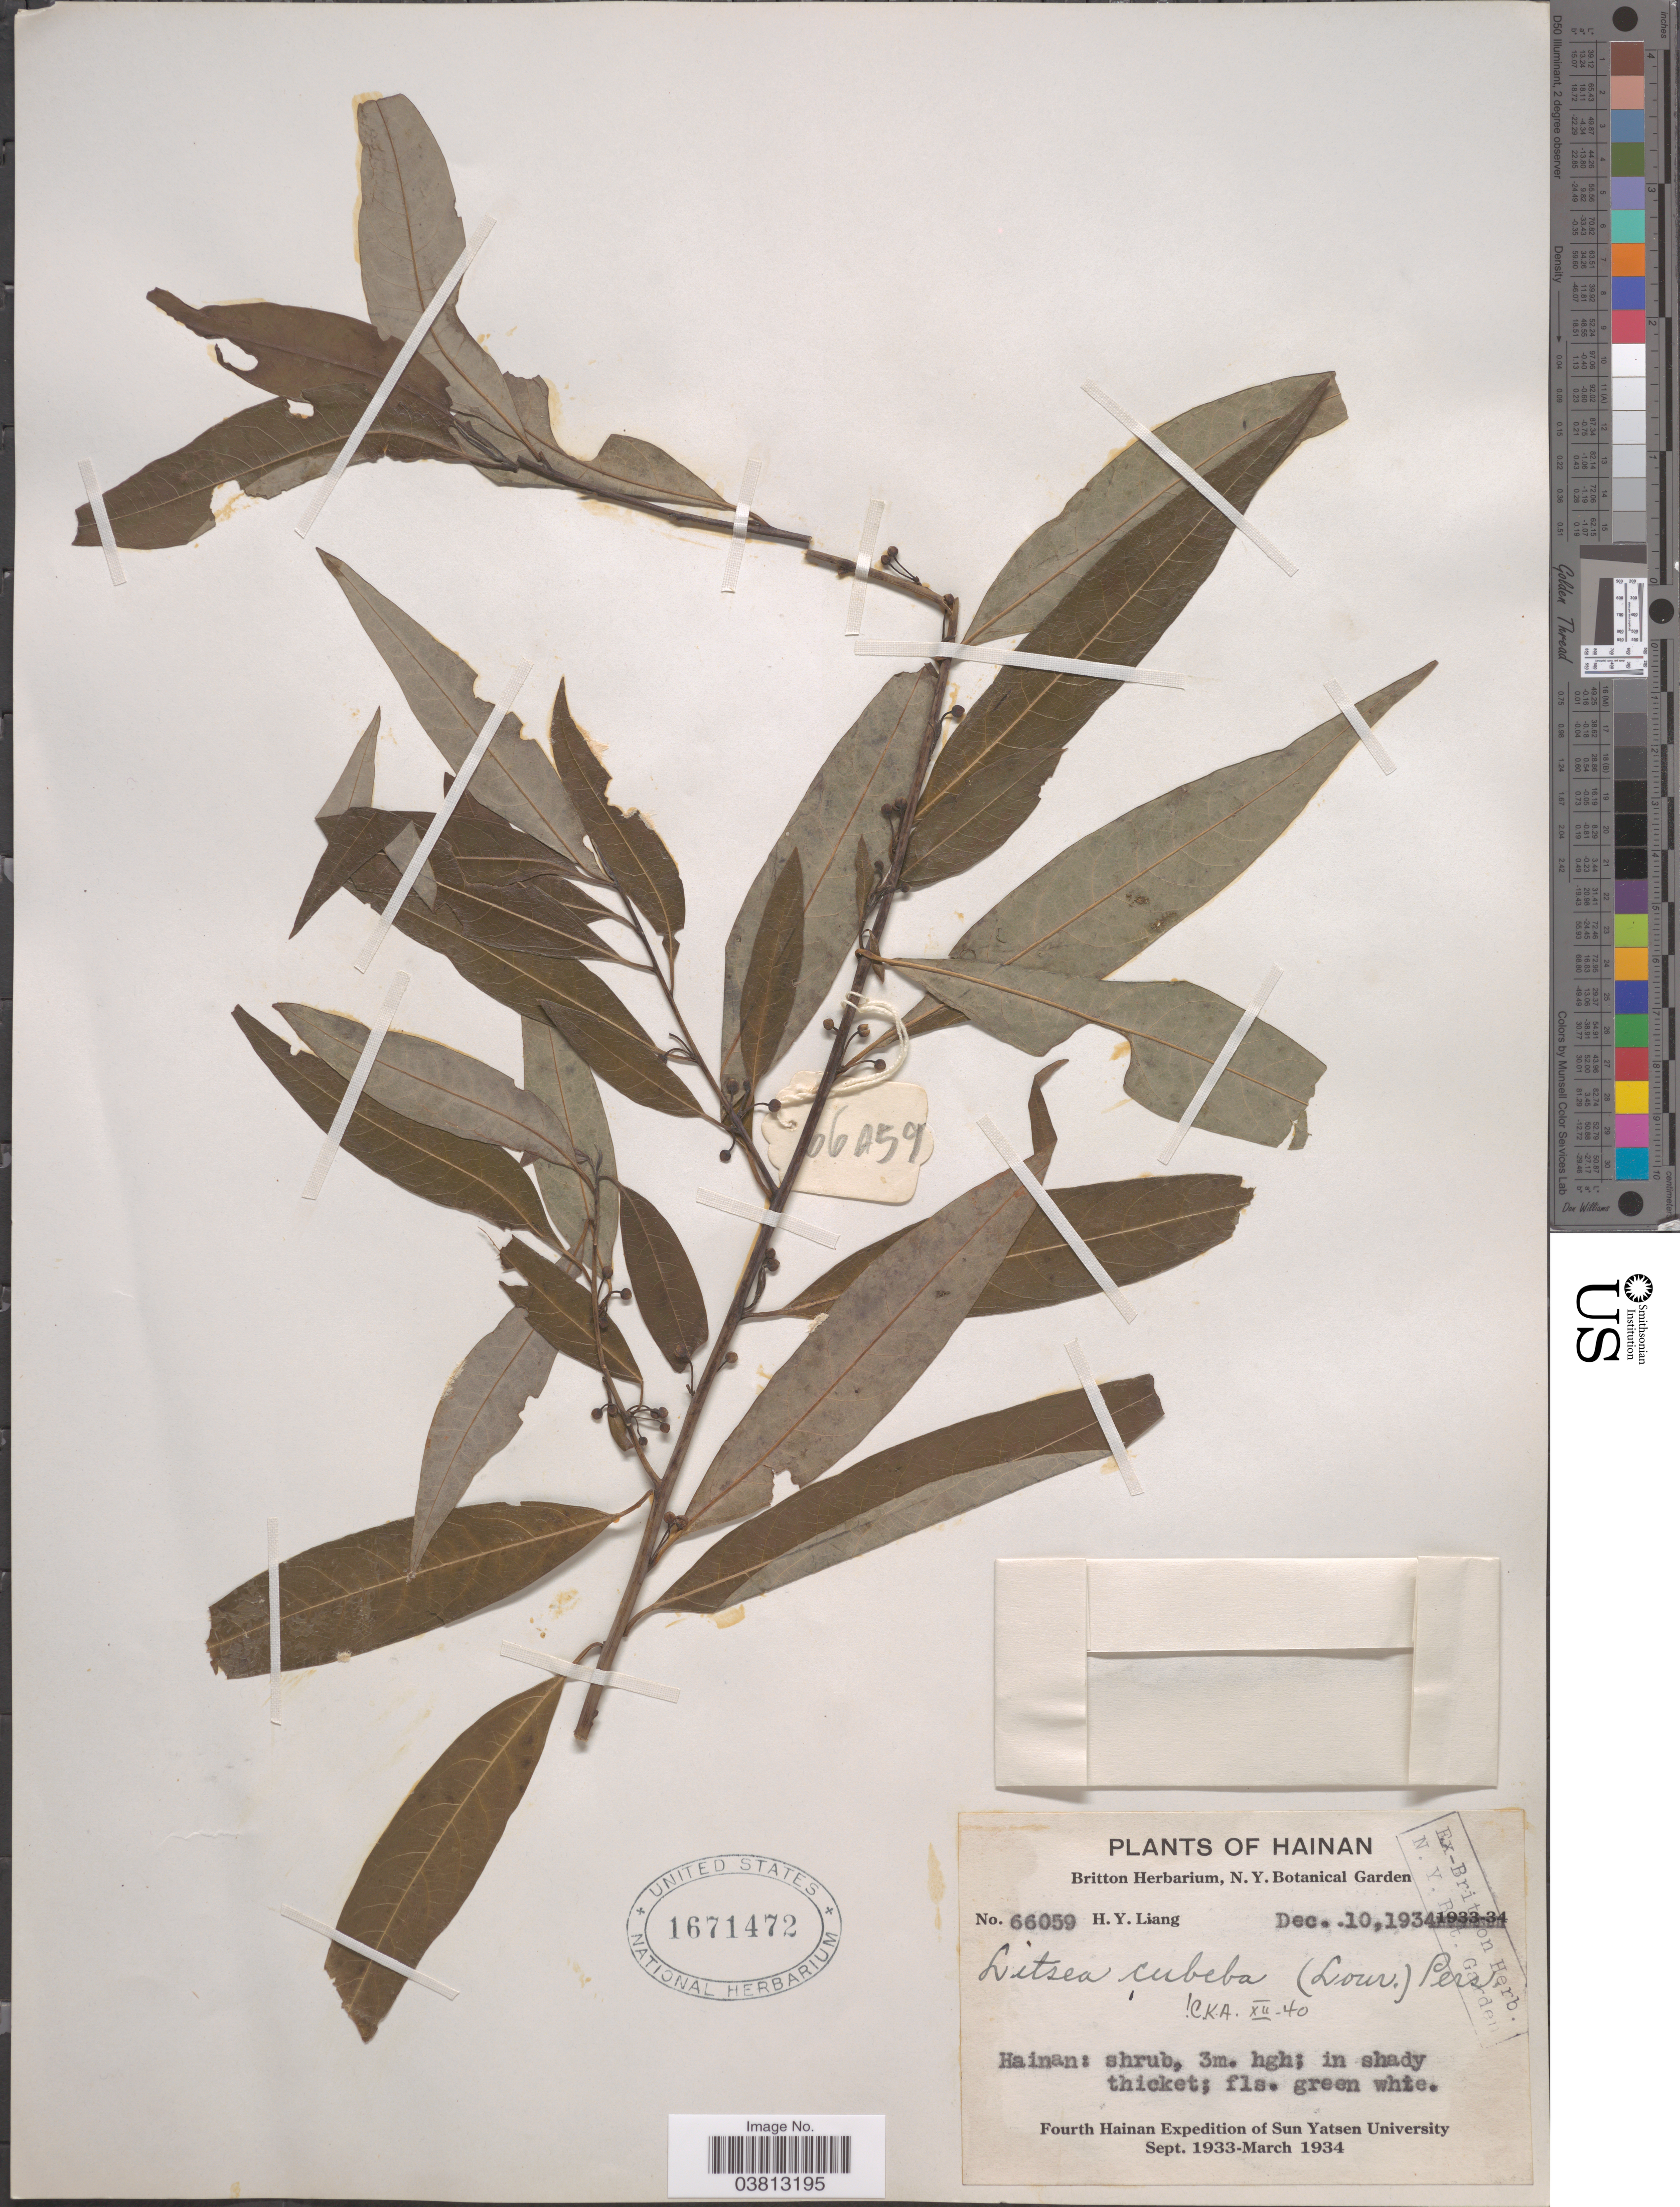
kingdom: Plantae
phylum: Tracheophyta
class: Magnoliopsida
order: Laurales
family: Lauraceae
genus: Litsea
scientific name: Litsea cubeba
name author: (Lour.) Pers.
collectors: H. Laing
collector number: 66059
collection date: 1934-12-10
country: China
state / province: Hainan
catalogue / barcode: US 1671472